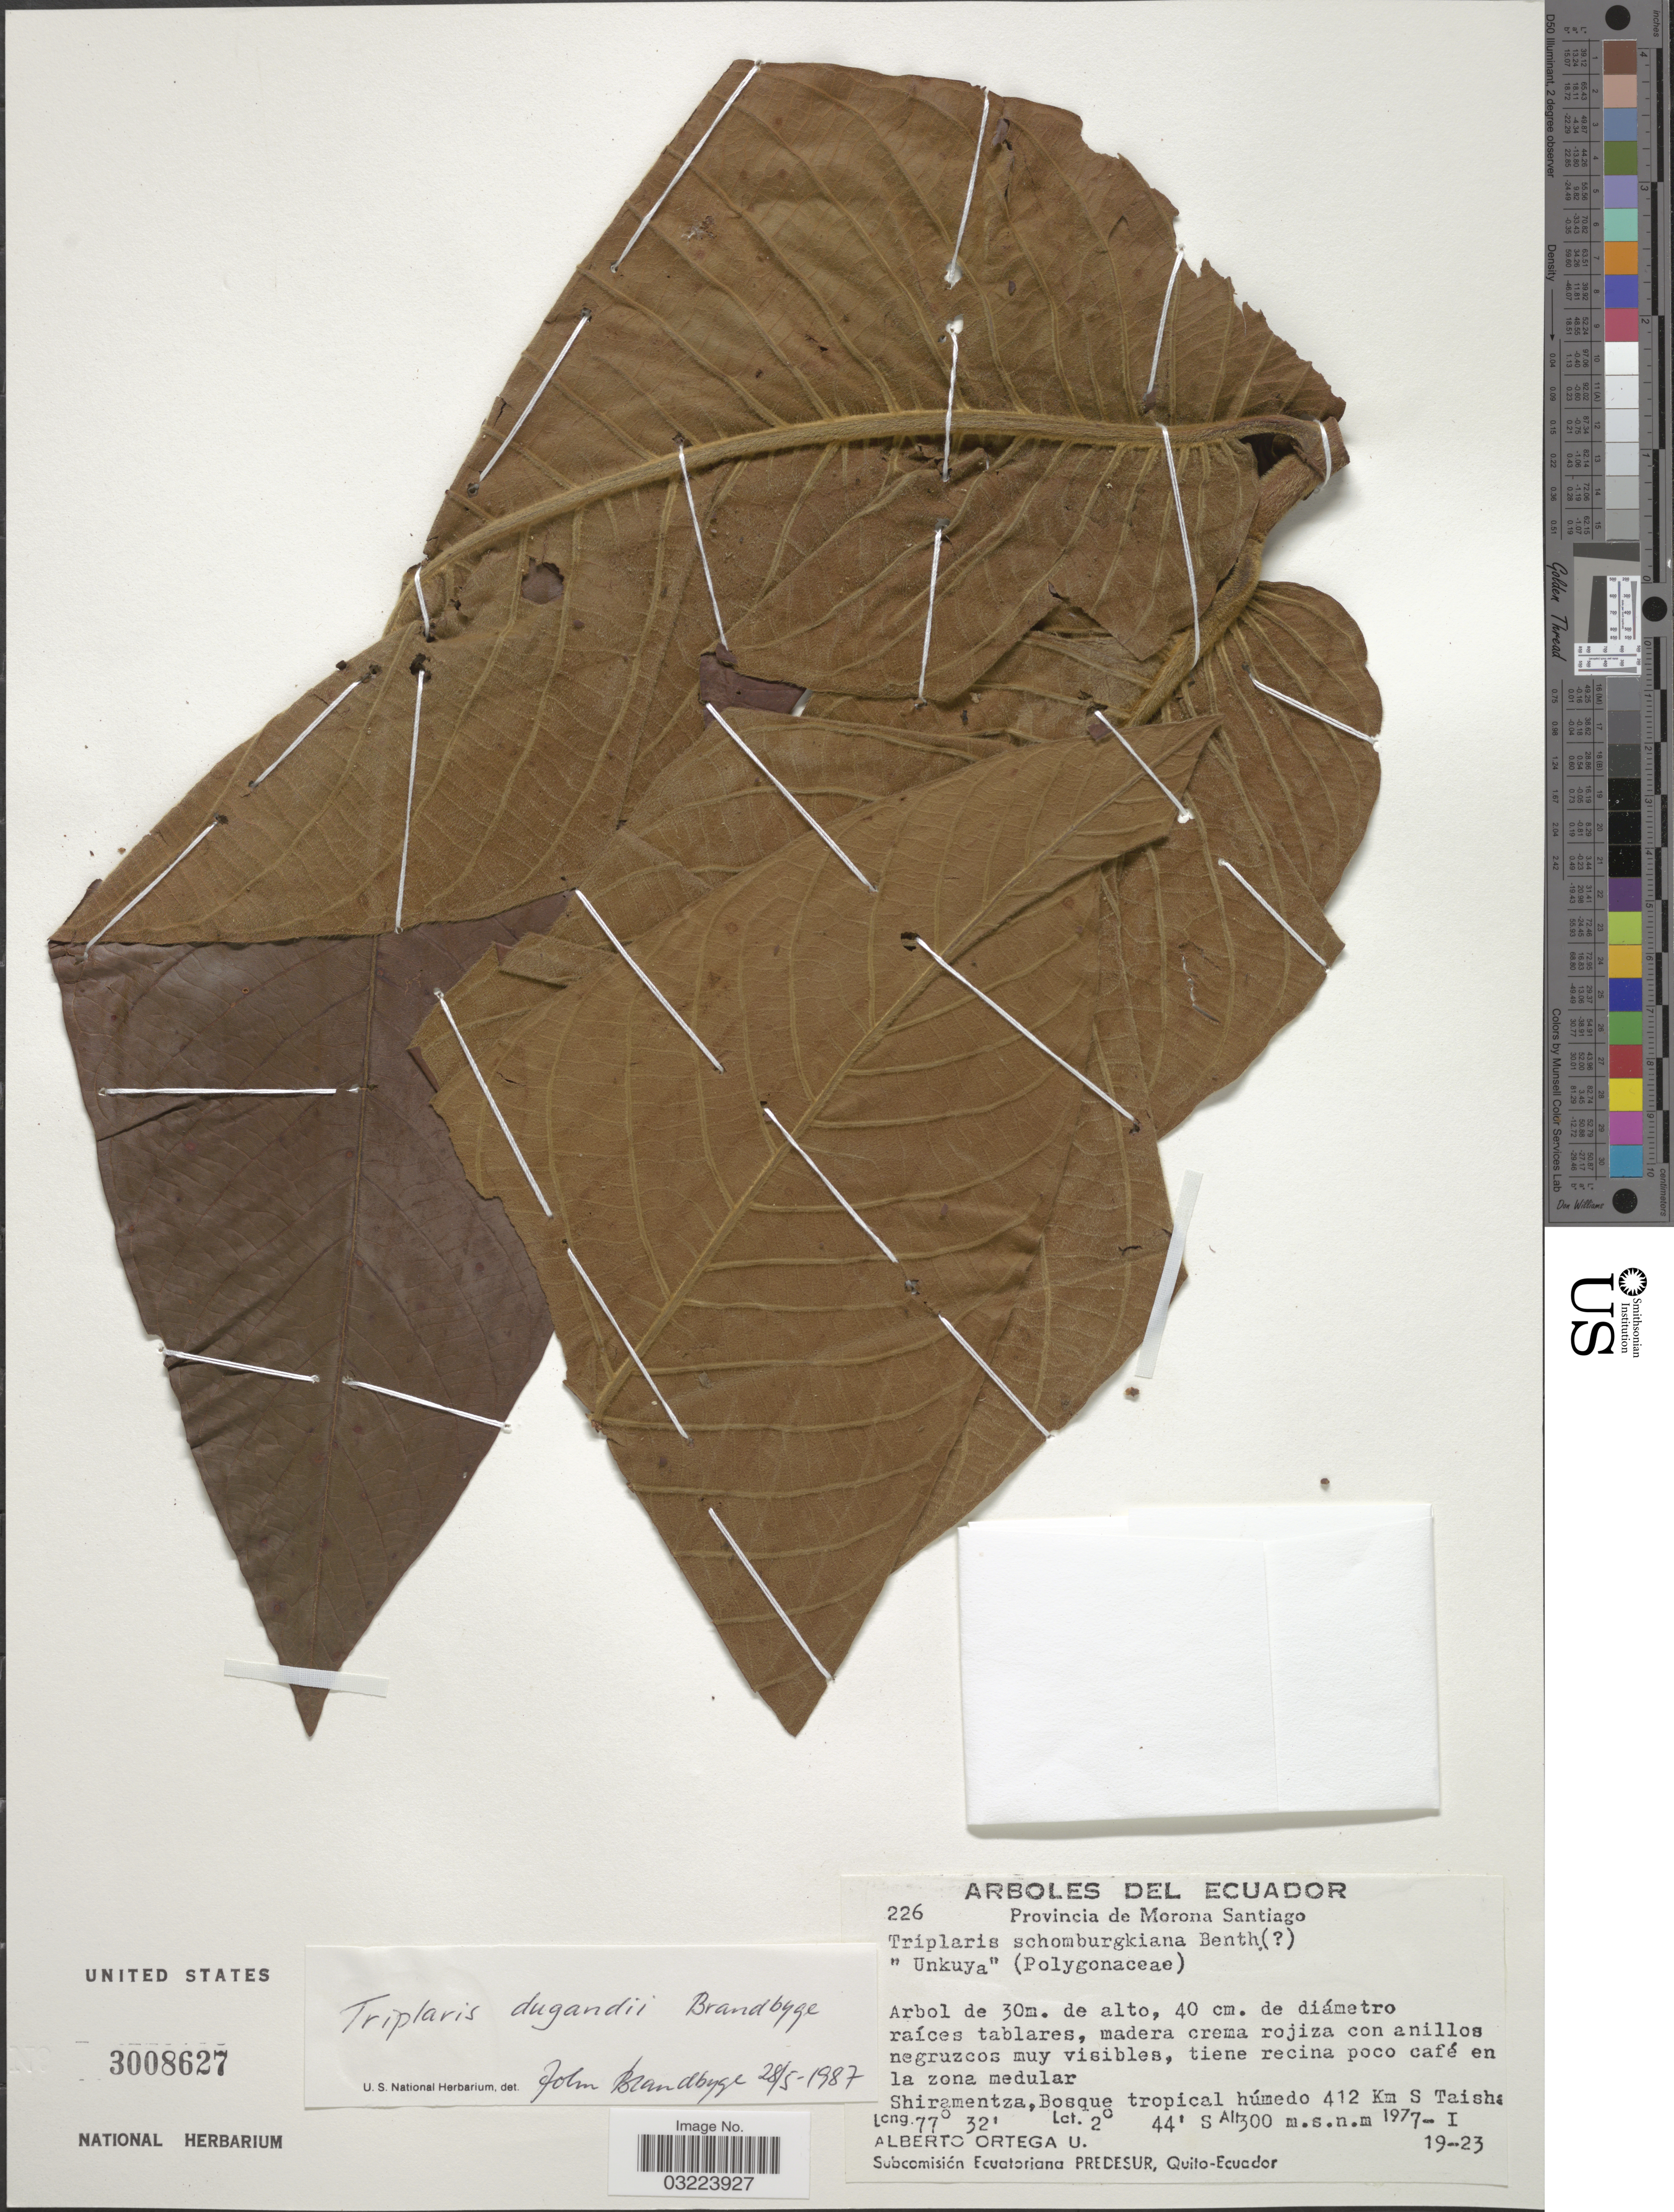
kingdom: Plantae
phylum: Tracheophyta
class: Magnoliopsida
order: Caryophyllales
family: Polygonaceae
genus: Triplaris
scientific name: Triplaris dugandii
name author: Brandbyge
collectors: A. T. Ortega U.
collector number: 226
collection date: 1977-01-19/1977-01-23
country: Ecuador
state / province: Morona-Santiago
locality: Shiramentza, Bosque tropical húmedo 412 Km S Taisha.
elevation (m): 300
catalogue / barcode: US 3008627